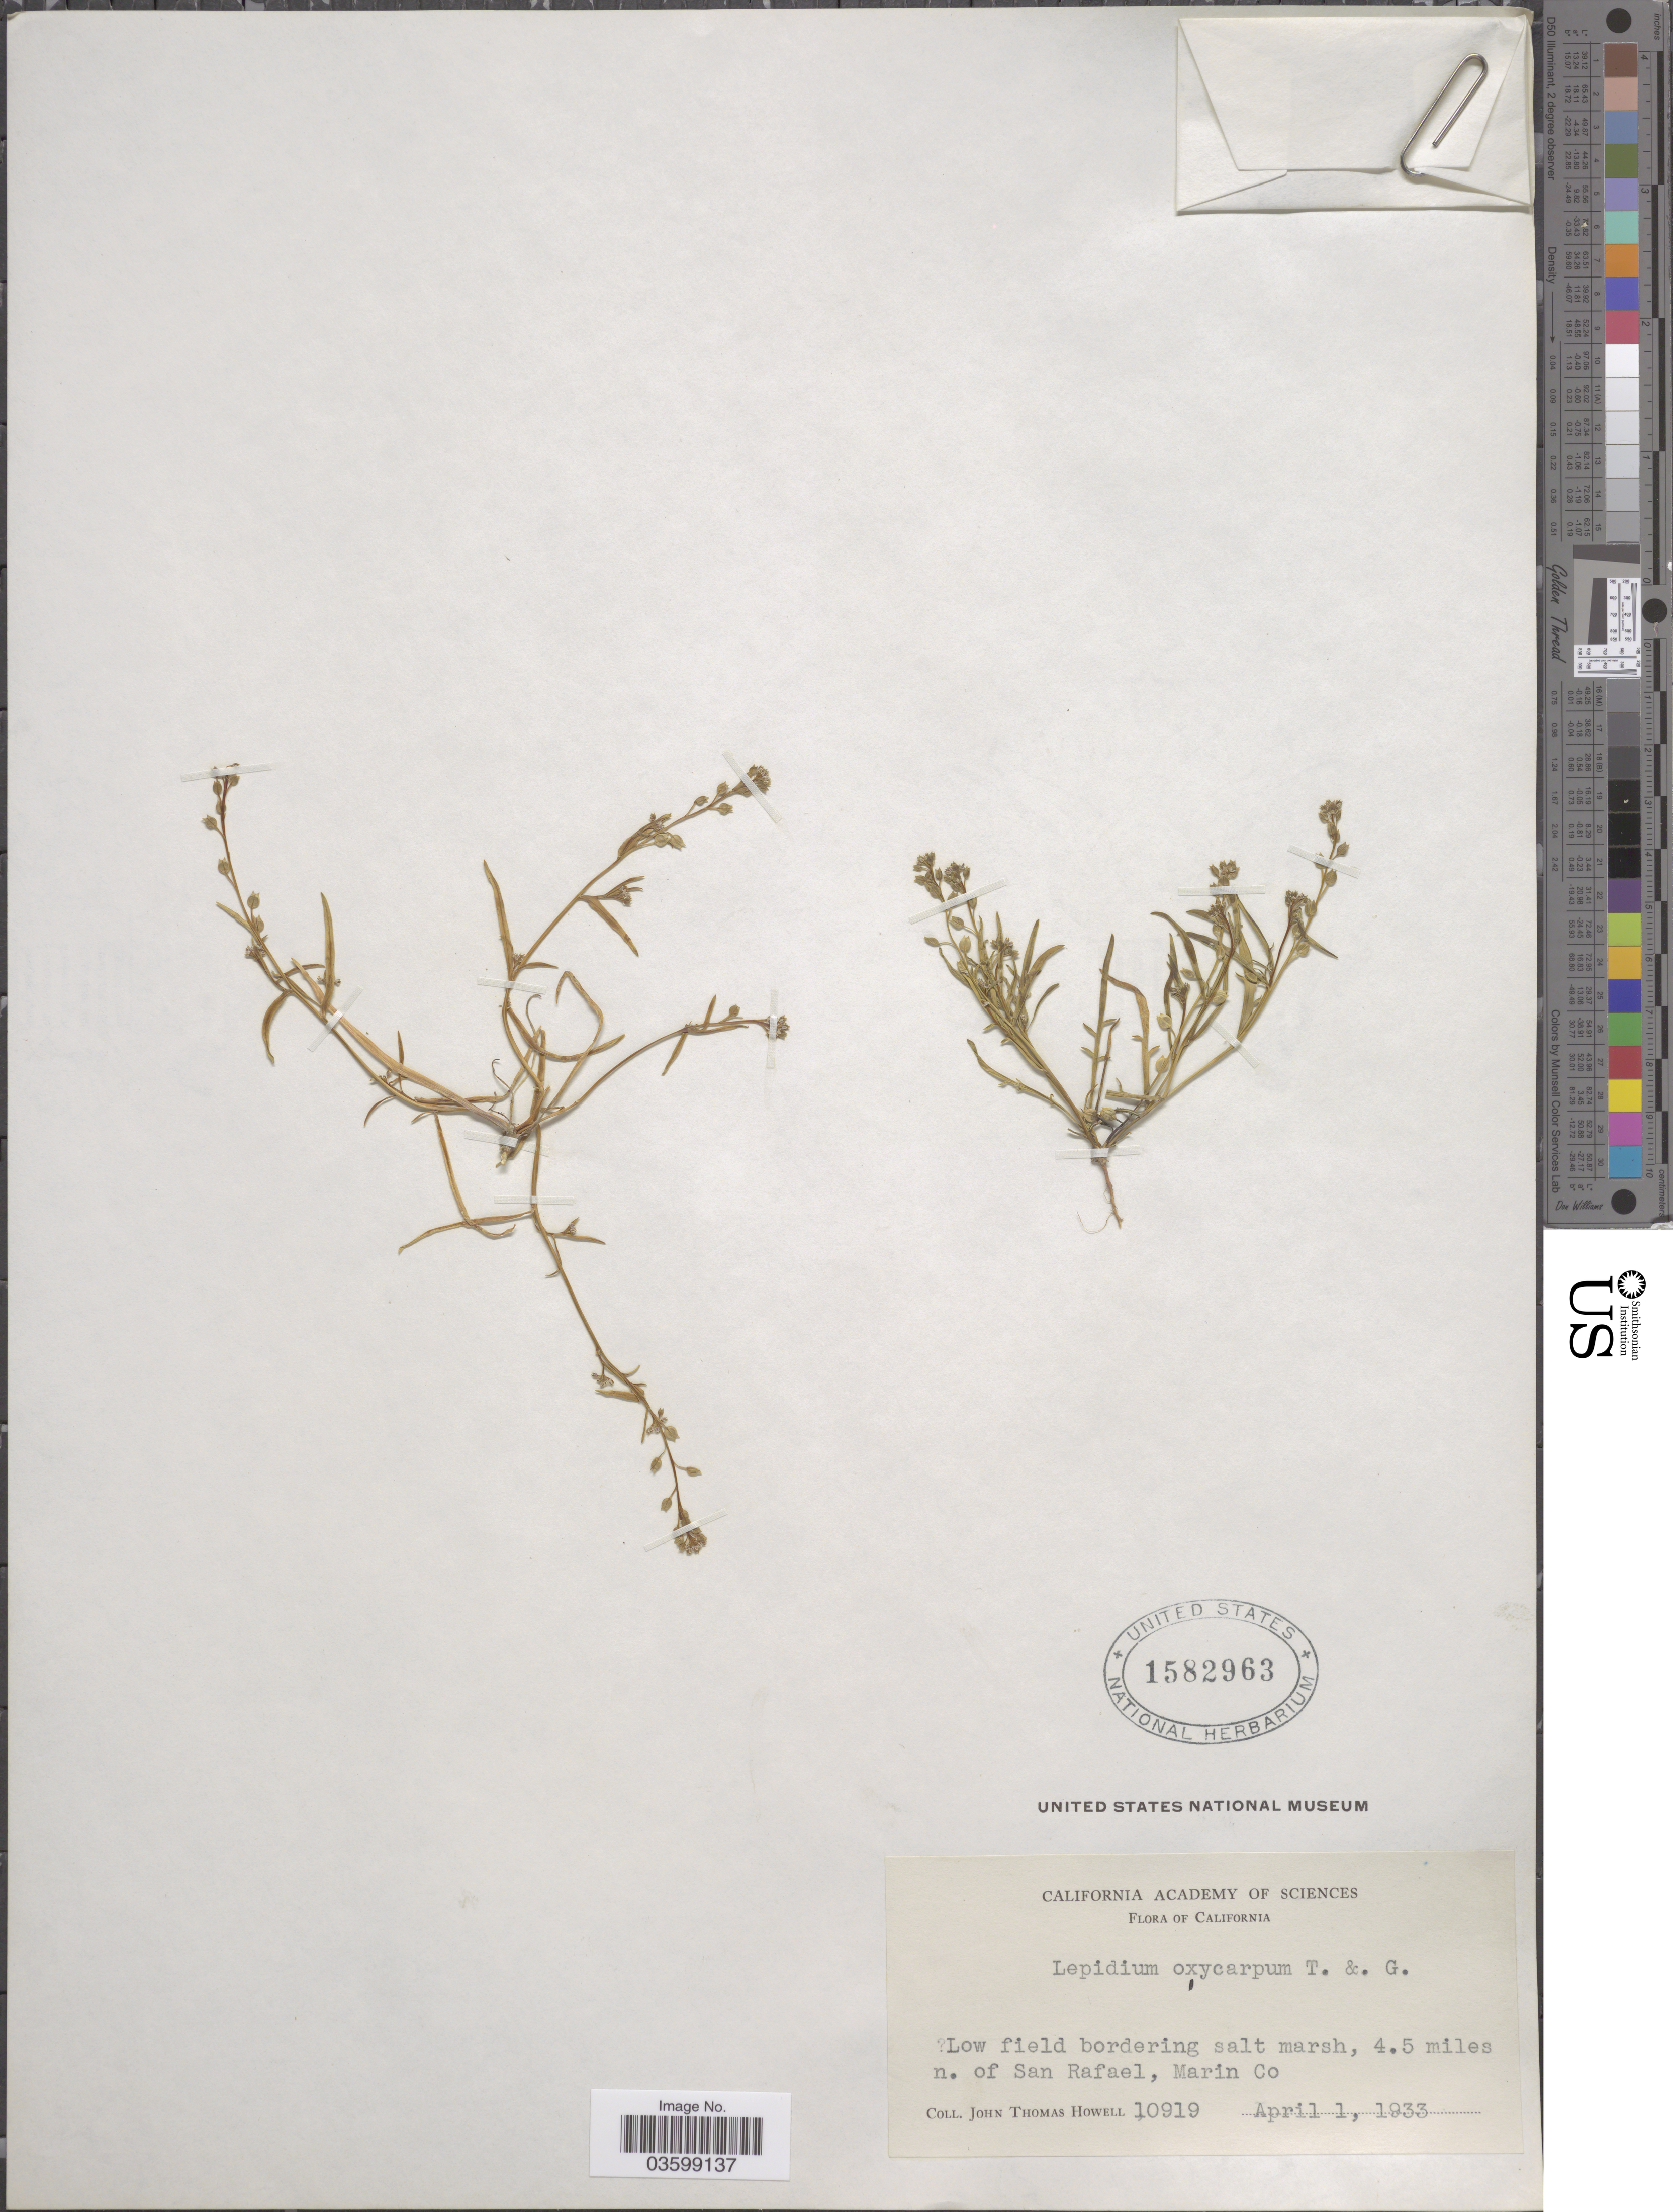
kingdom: Plantae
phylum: Tracheophyta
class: Magnoliopsida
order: Brassicales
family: Brassicaceae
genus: Lepidium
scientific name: Lepidium oxycarpum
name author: Nutt.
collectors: J. T. Howell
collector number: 10919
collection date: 1933-04-01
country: United States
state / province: California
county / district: Marin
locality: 4.5 miles n. of San Rafael, Marin Co.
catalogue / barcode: US 1582963